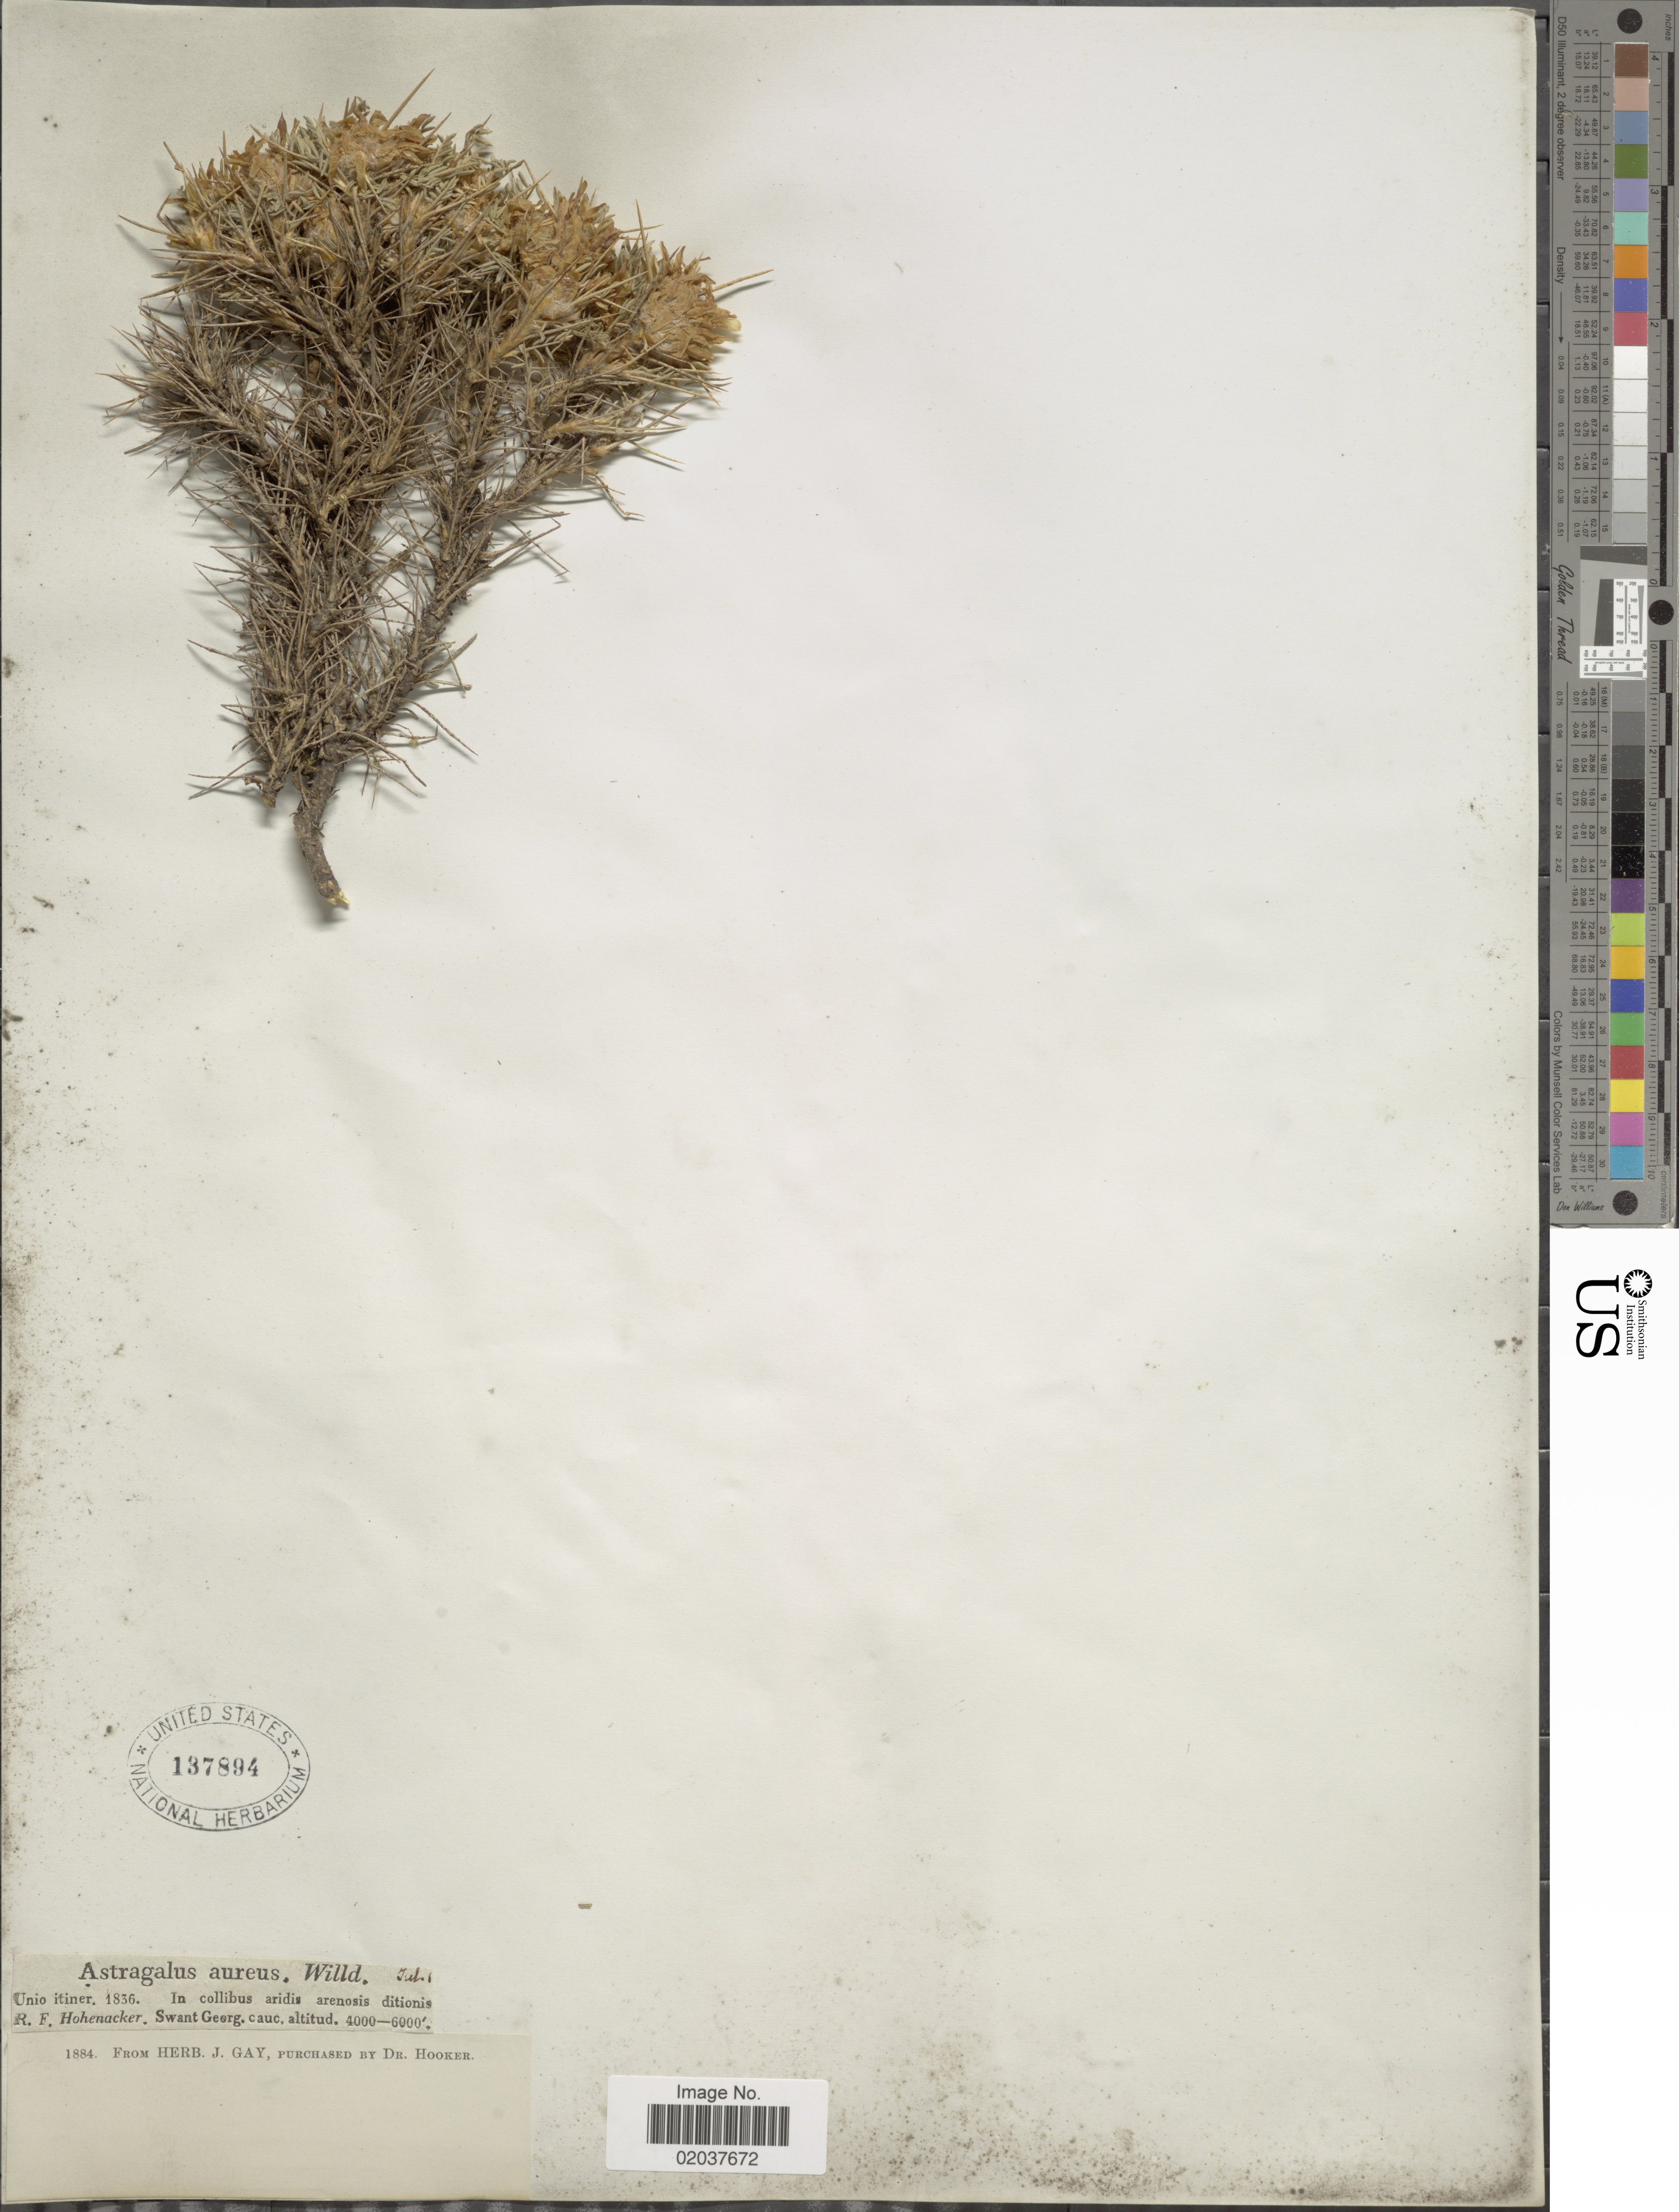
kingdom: Plantae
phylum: Tracheophyta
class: Magnoliopsida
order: Fabales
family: Fabaceae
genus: Astragalus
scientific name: Astragalus aureus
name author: Willd.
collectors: R. F. Hohenacker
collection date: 1836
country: Azerbaijan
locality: Unio itiner. In collibus aridis arenosis ditionis Swant (Svanetia) Georg. caucas.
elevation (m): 1219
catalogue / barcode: US 137894